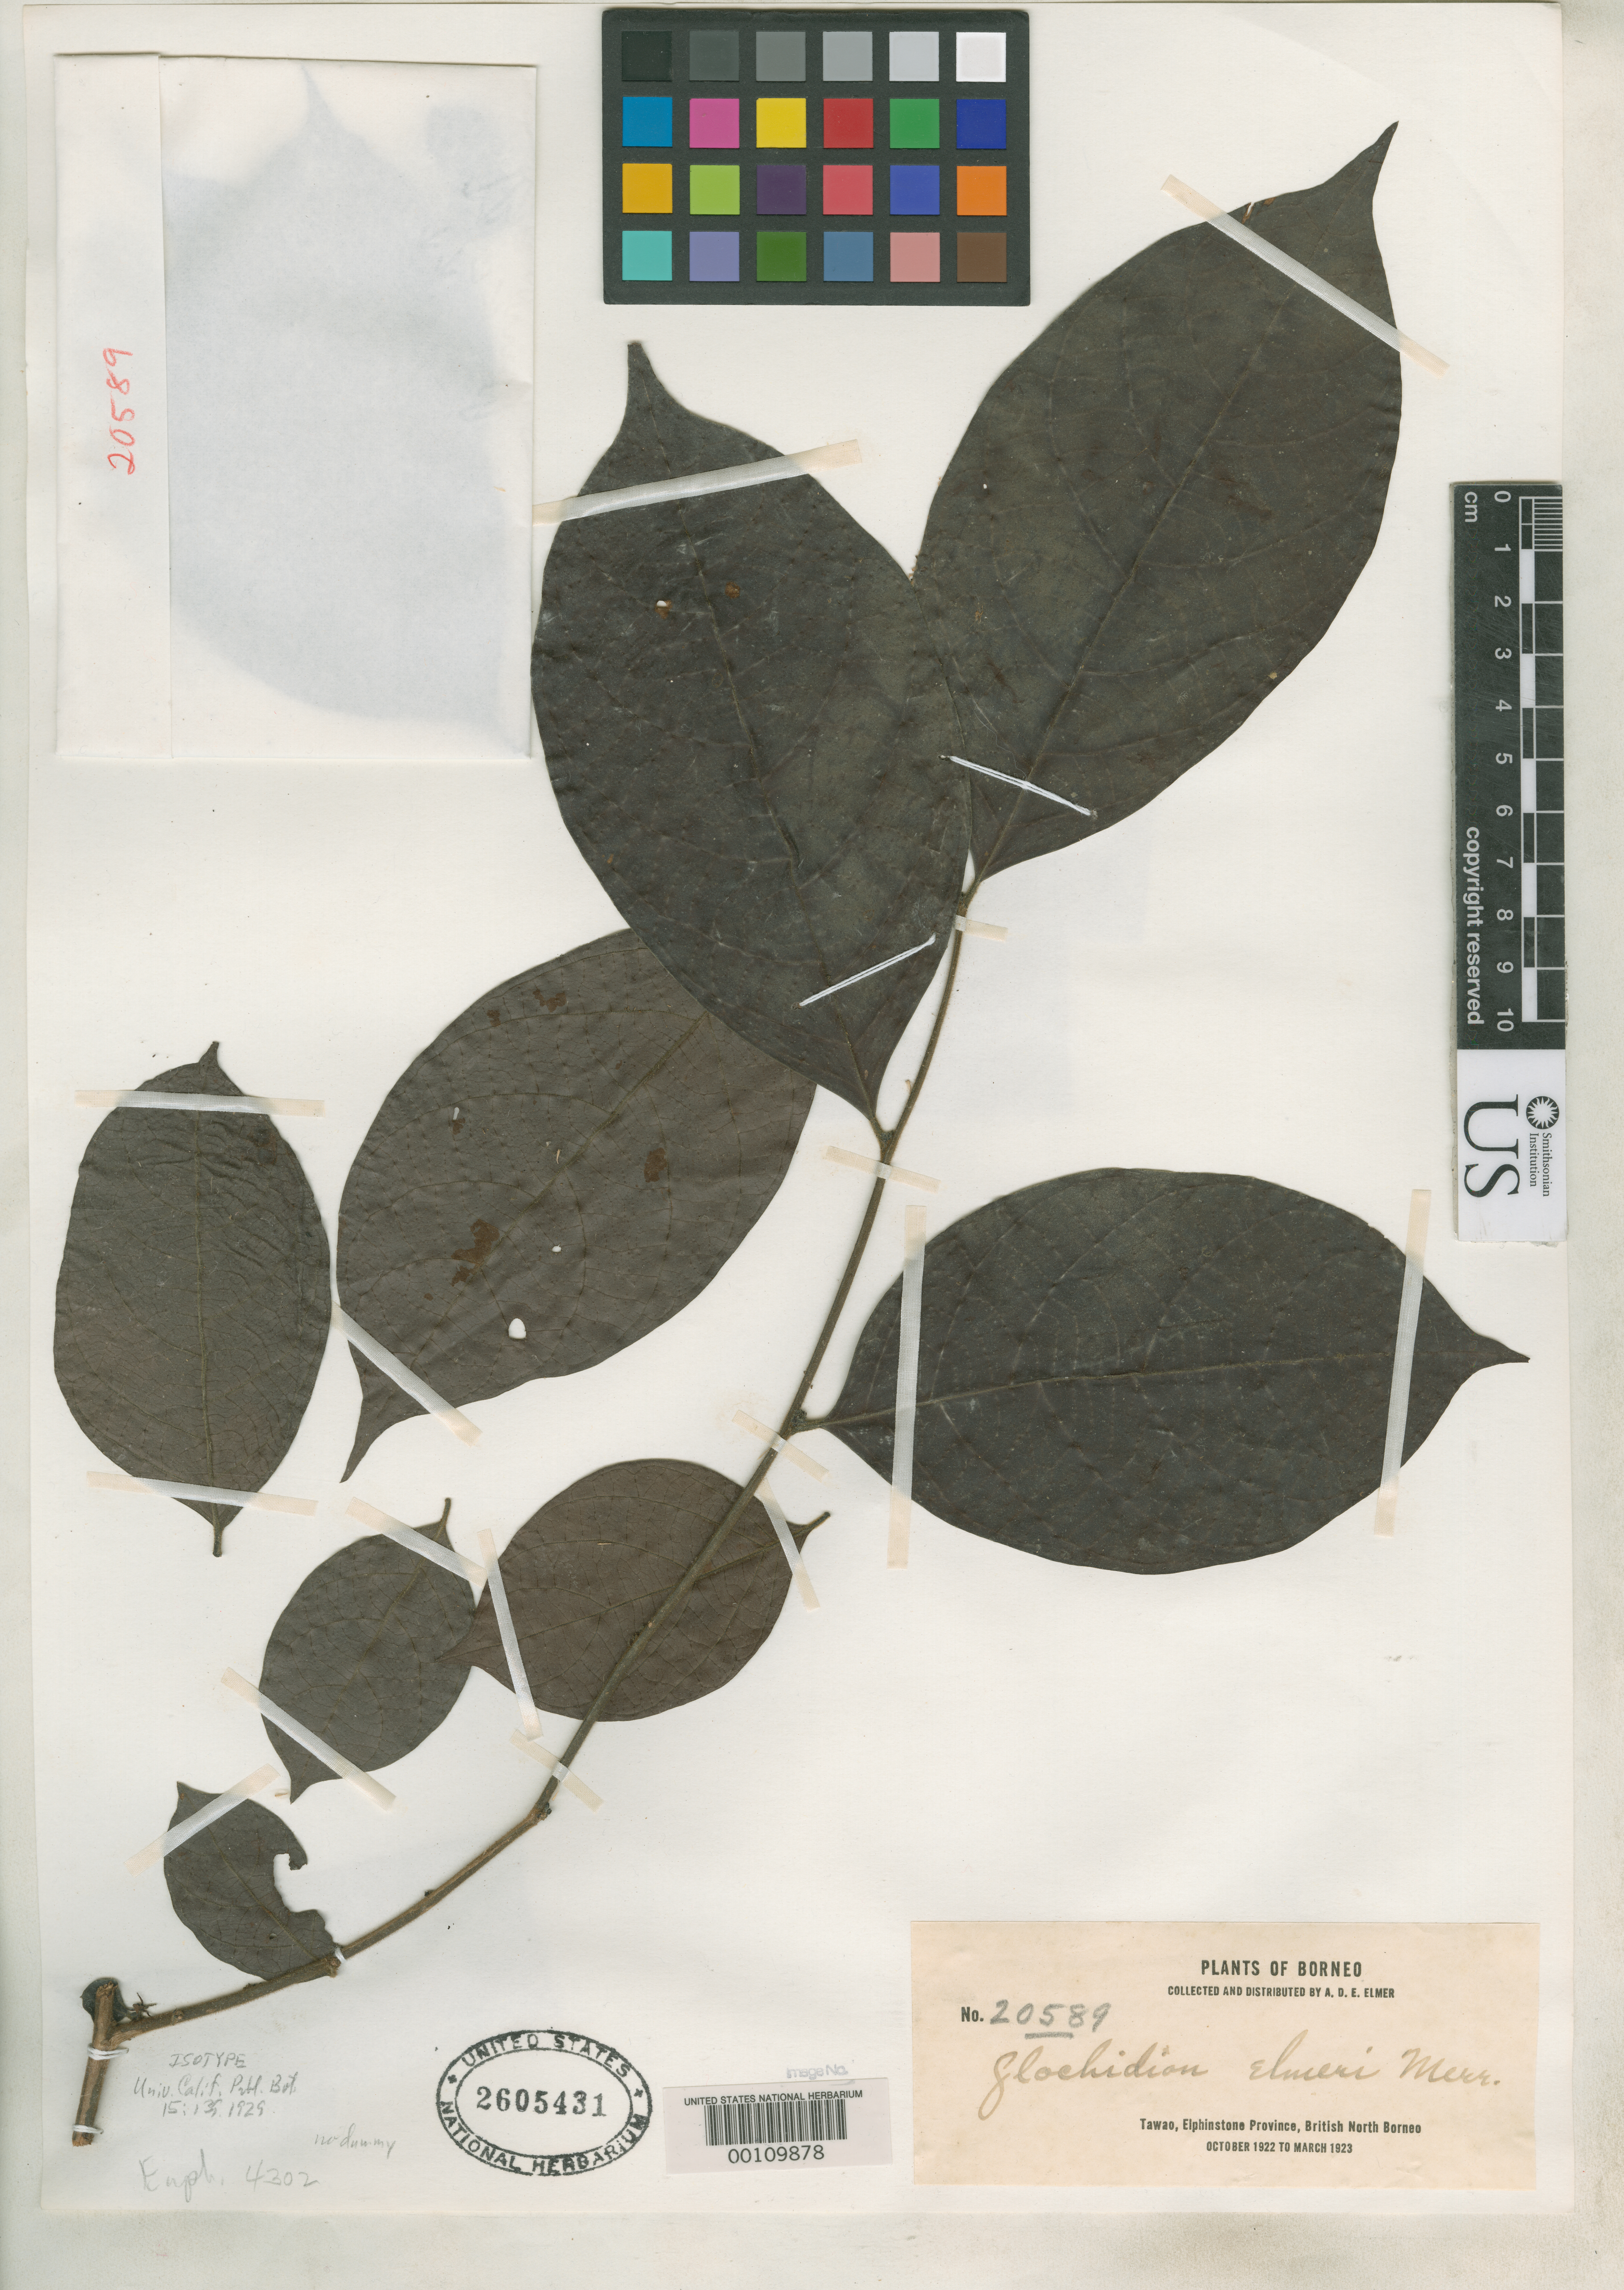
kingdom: Plantae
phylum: Tracheophyta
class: Magnoliopsida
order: Malpighiales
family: Phyllanthaceae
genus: Glochidion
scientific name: Glochidion elmeri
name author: Merr.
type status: Isotype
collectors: A. D. E. Elmer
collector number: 20589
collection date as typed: Oct 1922 to -- Mar 1923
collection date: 1922-10/1923-03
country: Malaysia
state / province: Sabah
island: Borneo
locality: Tawau.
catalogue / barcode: US 2605431